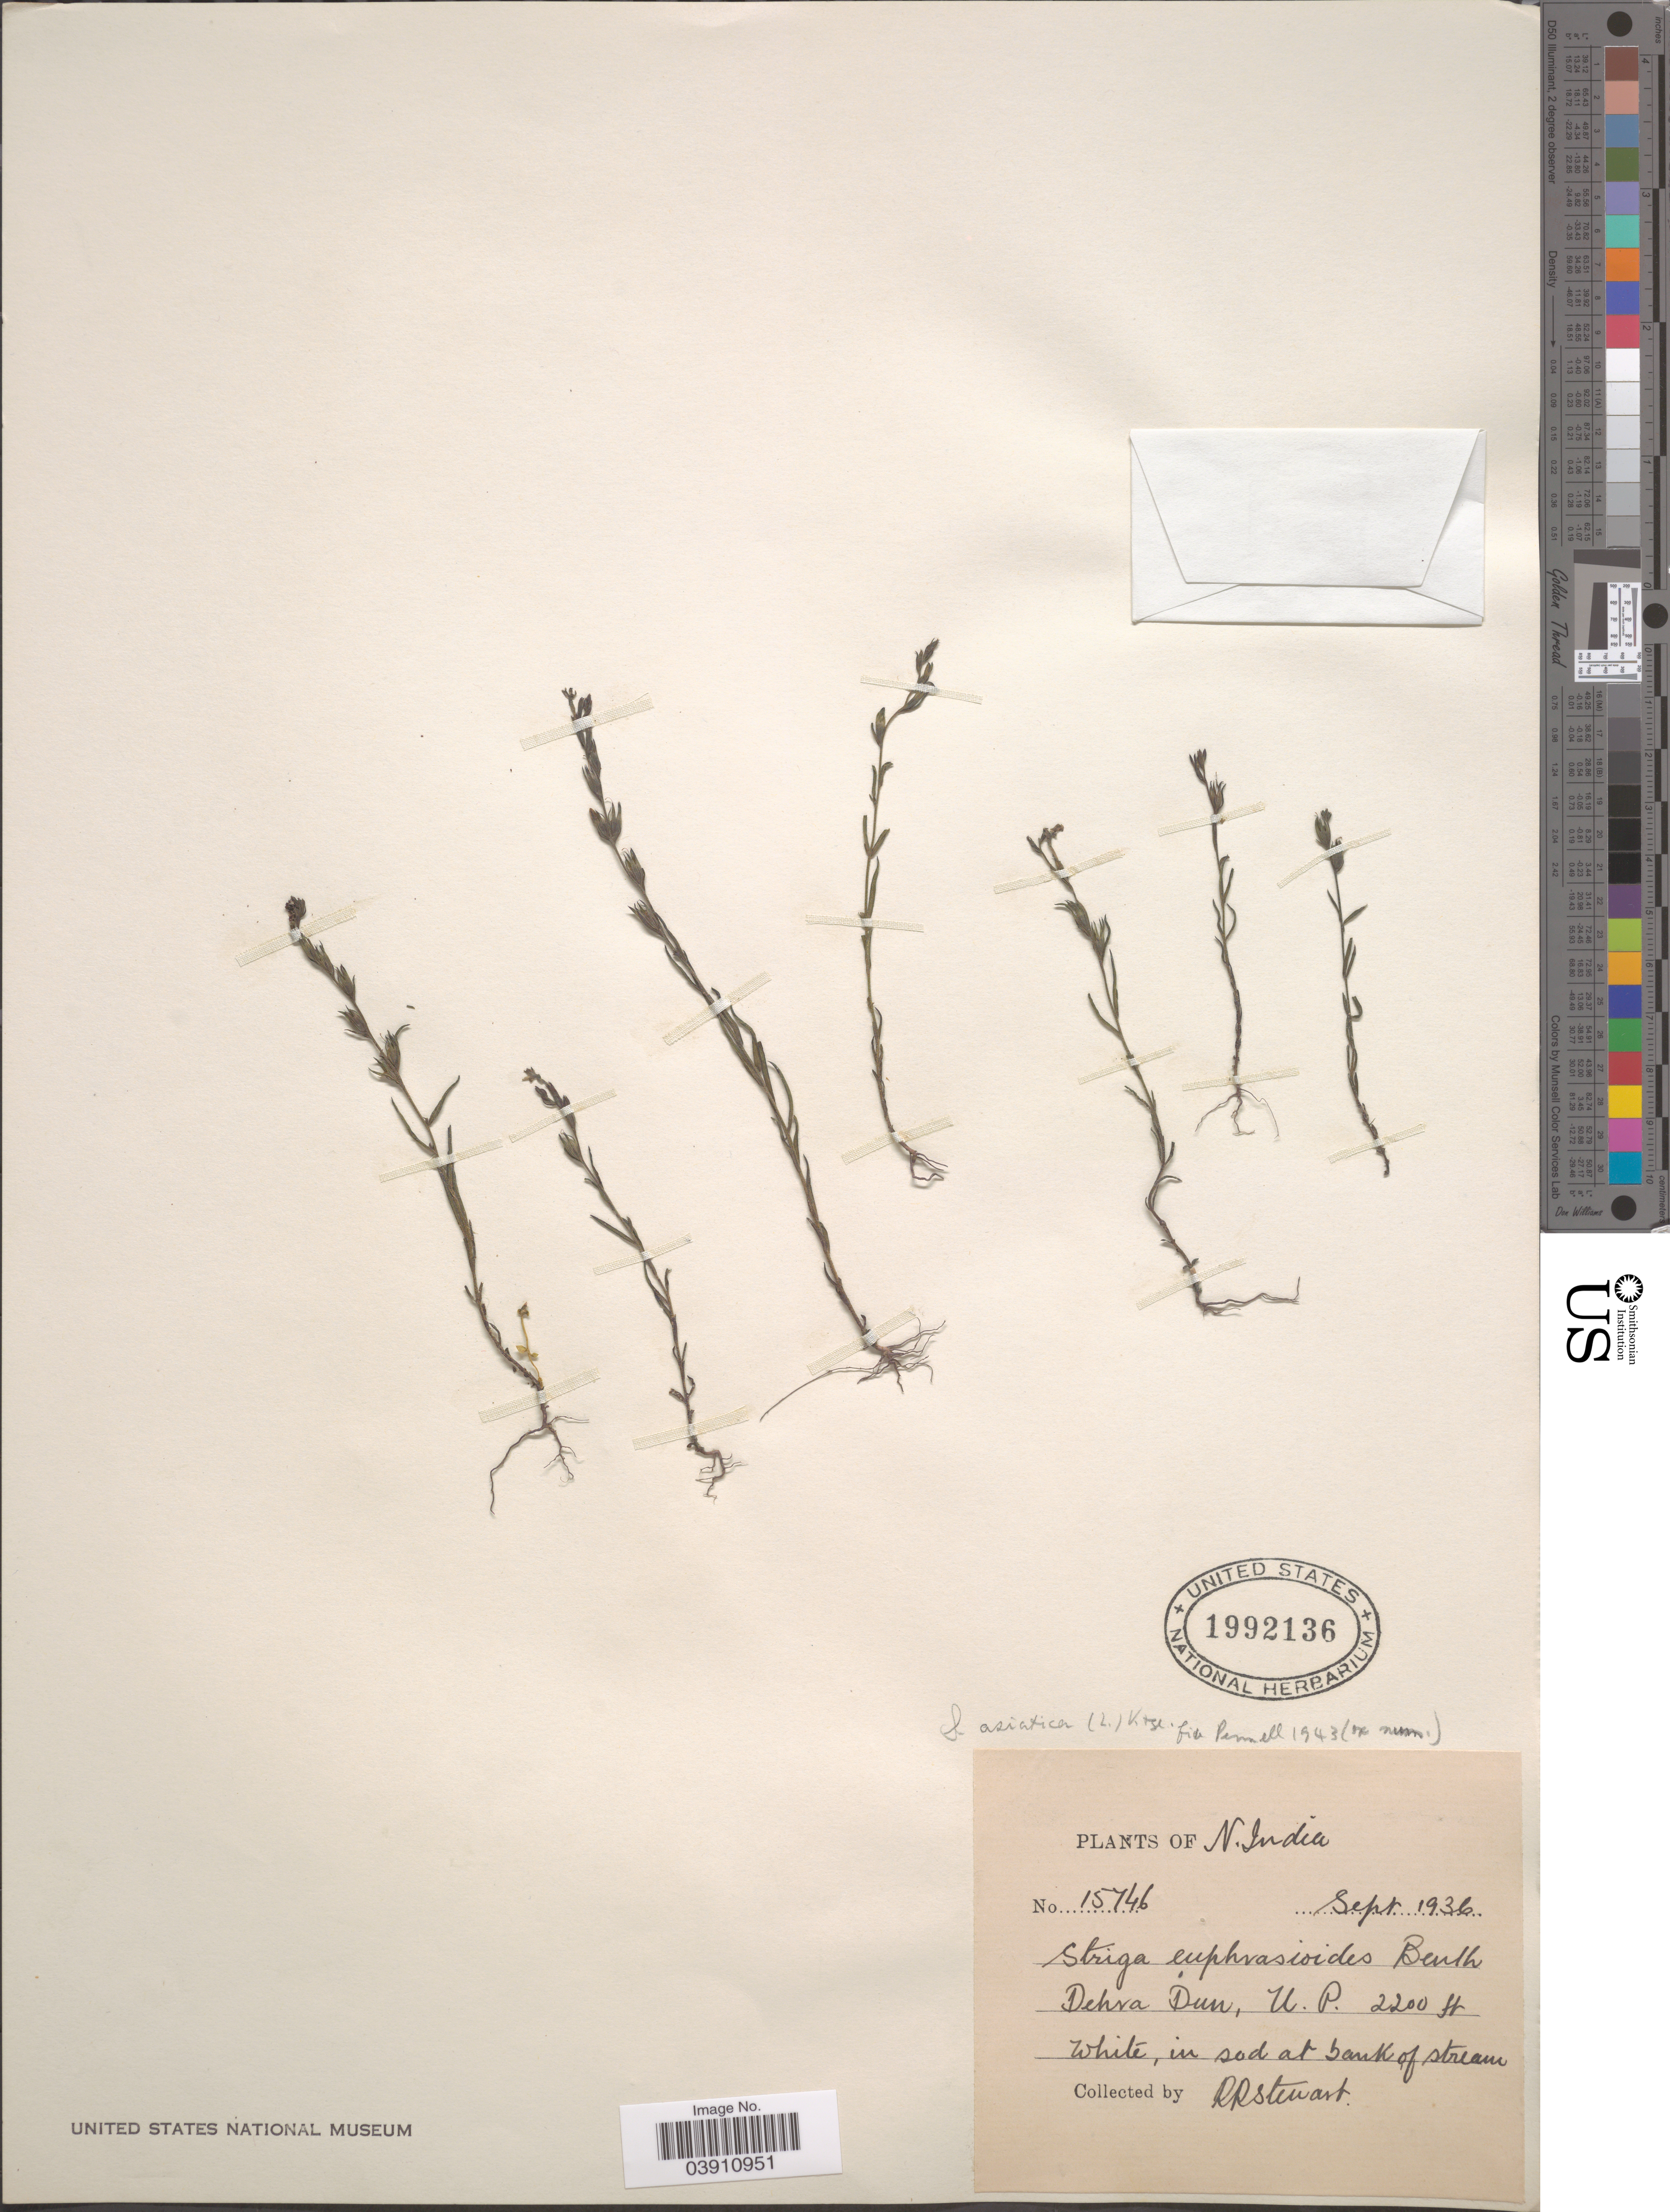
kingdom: Plantae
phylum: Tracheophyta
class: Magnoliopsida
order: Lamiales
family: Orobanchaceae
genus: Striga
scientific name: Striga euphrasioides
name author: Benth.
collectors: R. Stewart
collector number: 15746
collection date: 1936-09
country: India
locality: N. India. Dehra Dun, U.P.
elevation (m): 671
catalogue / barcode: US 1992136